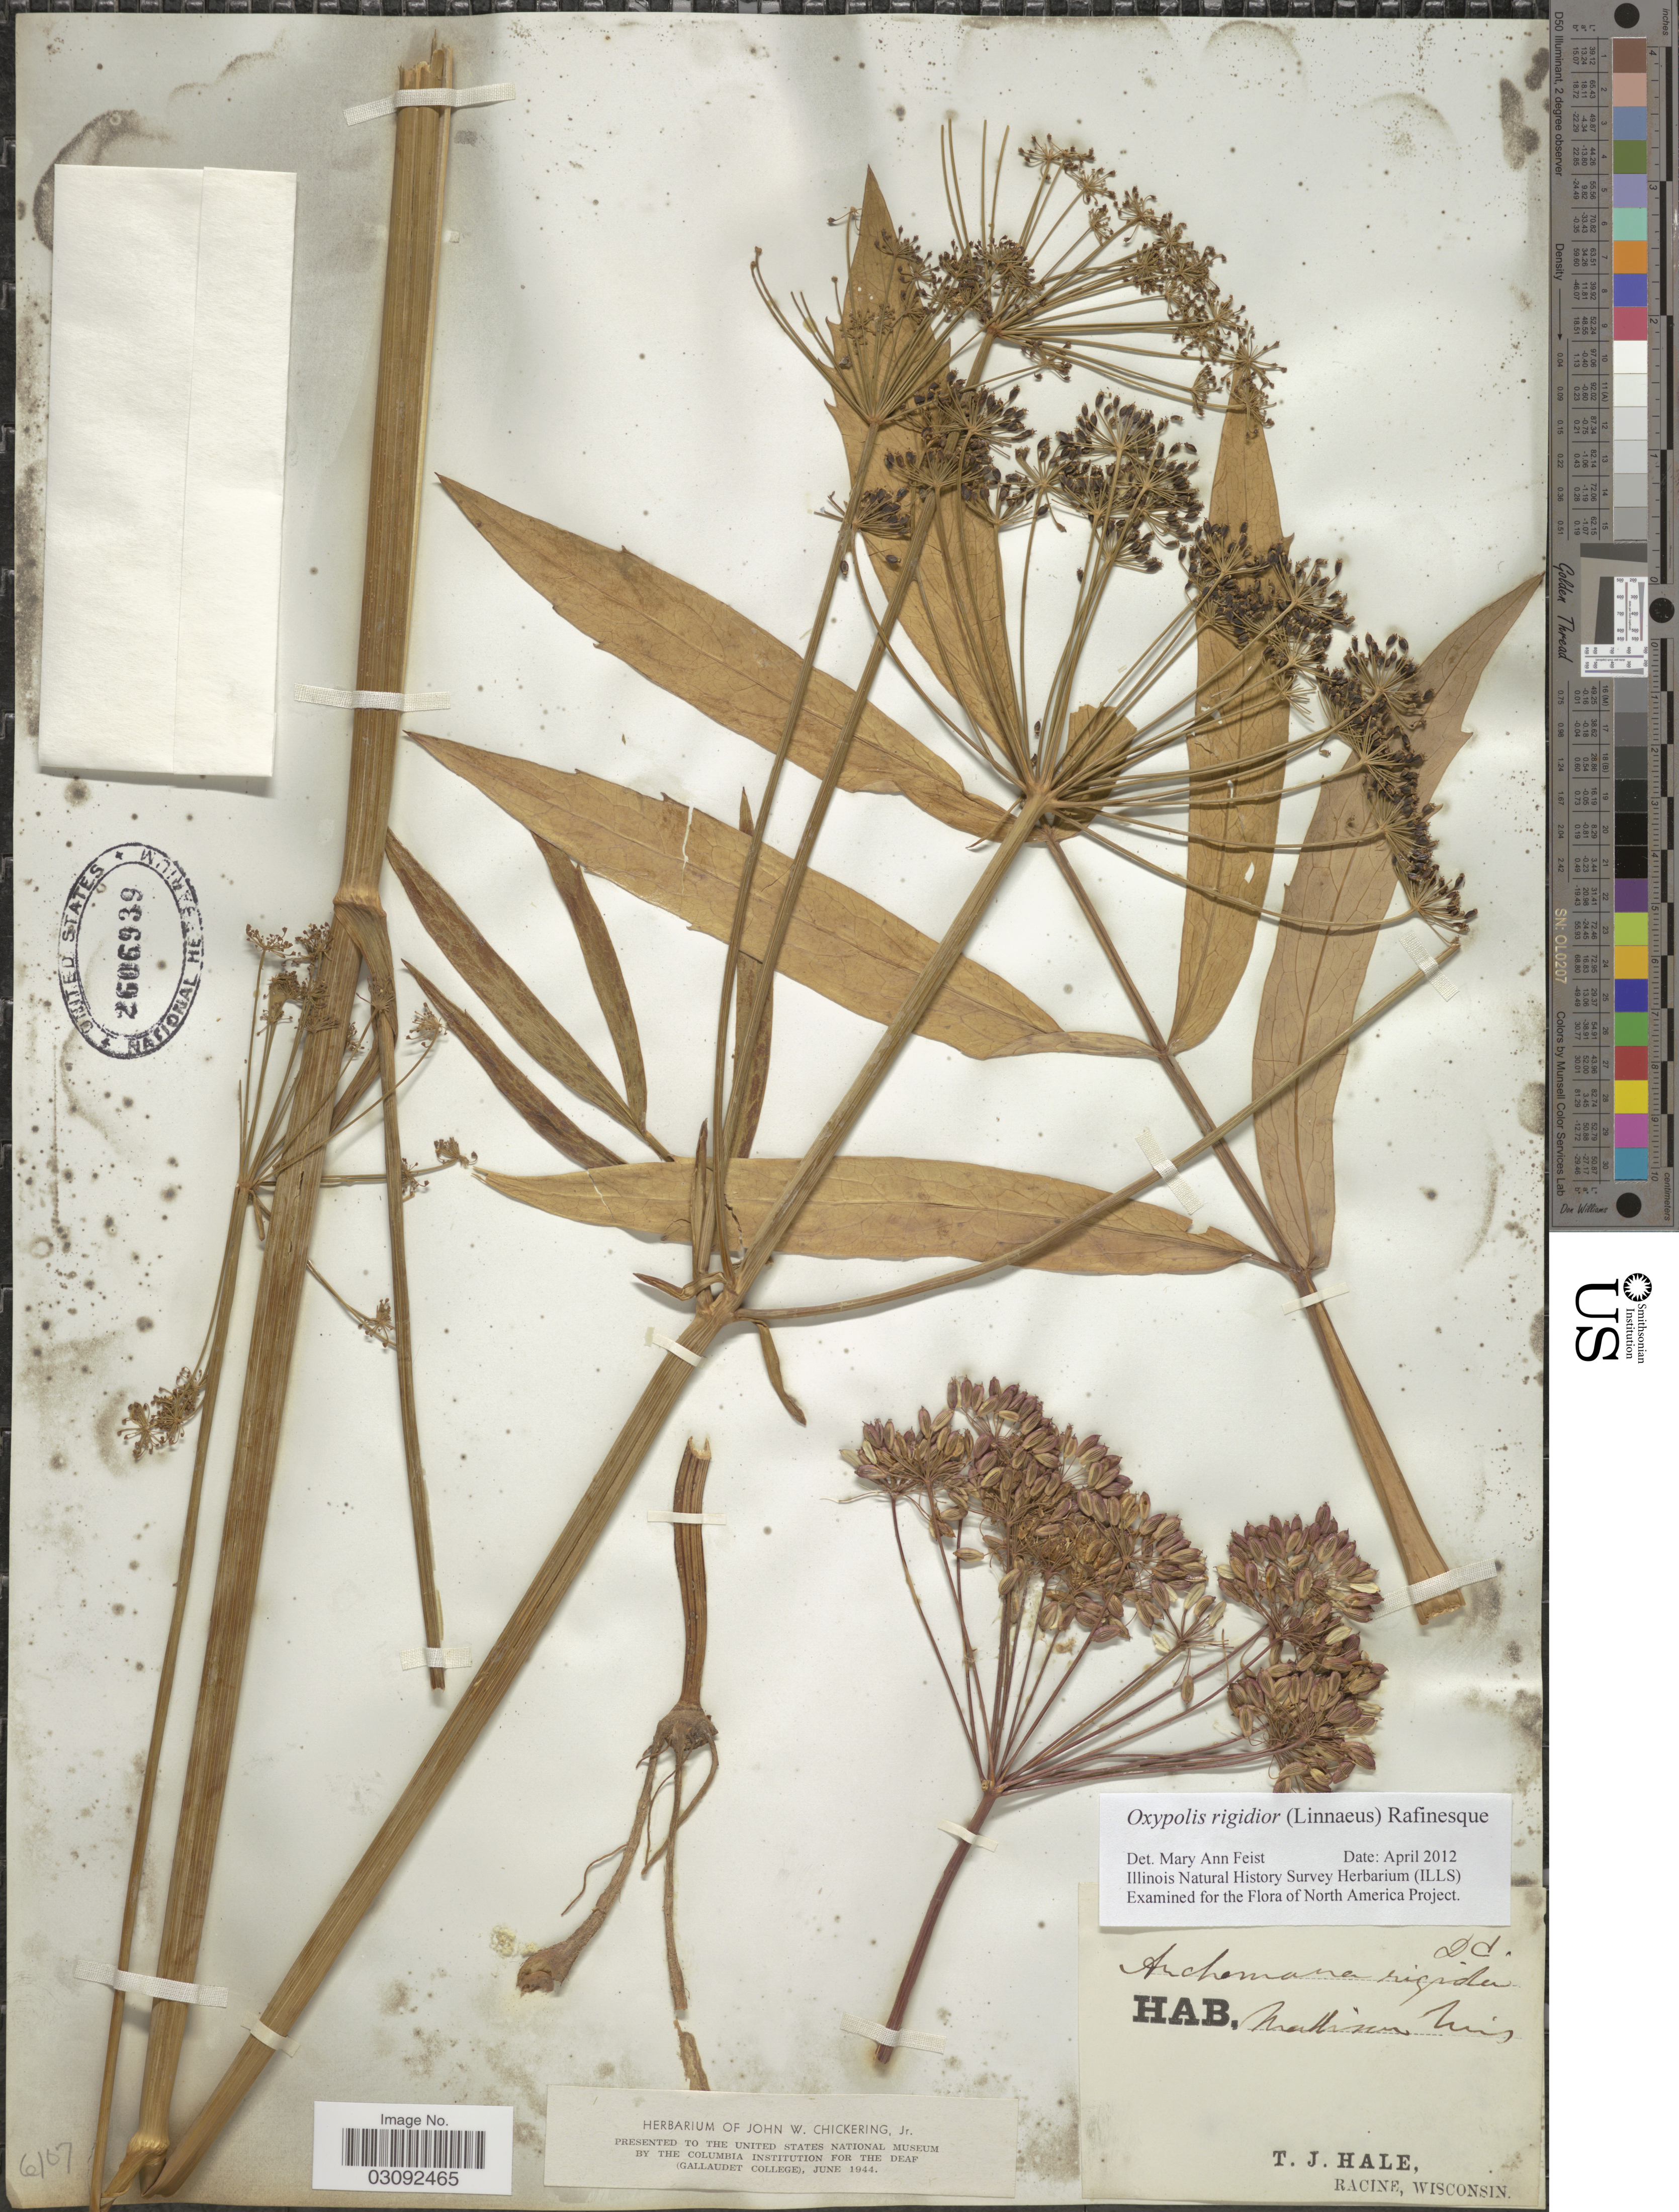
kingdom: Plantae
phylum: Tracheophyta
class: Magnoliopsida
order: Apiales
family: Apiaceae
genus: Oxypolis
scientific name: Oxypolis rigidior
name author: (L.) Raf.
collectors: T. Hale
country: United States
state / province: Wisconsin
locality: Madison.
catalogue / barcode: US 2606939